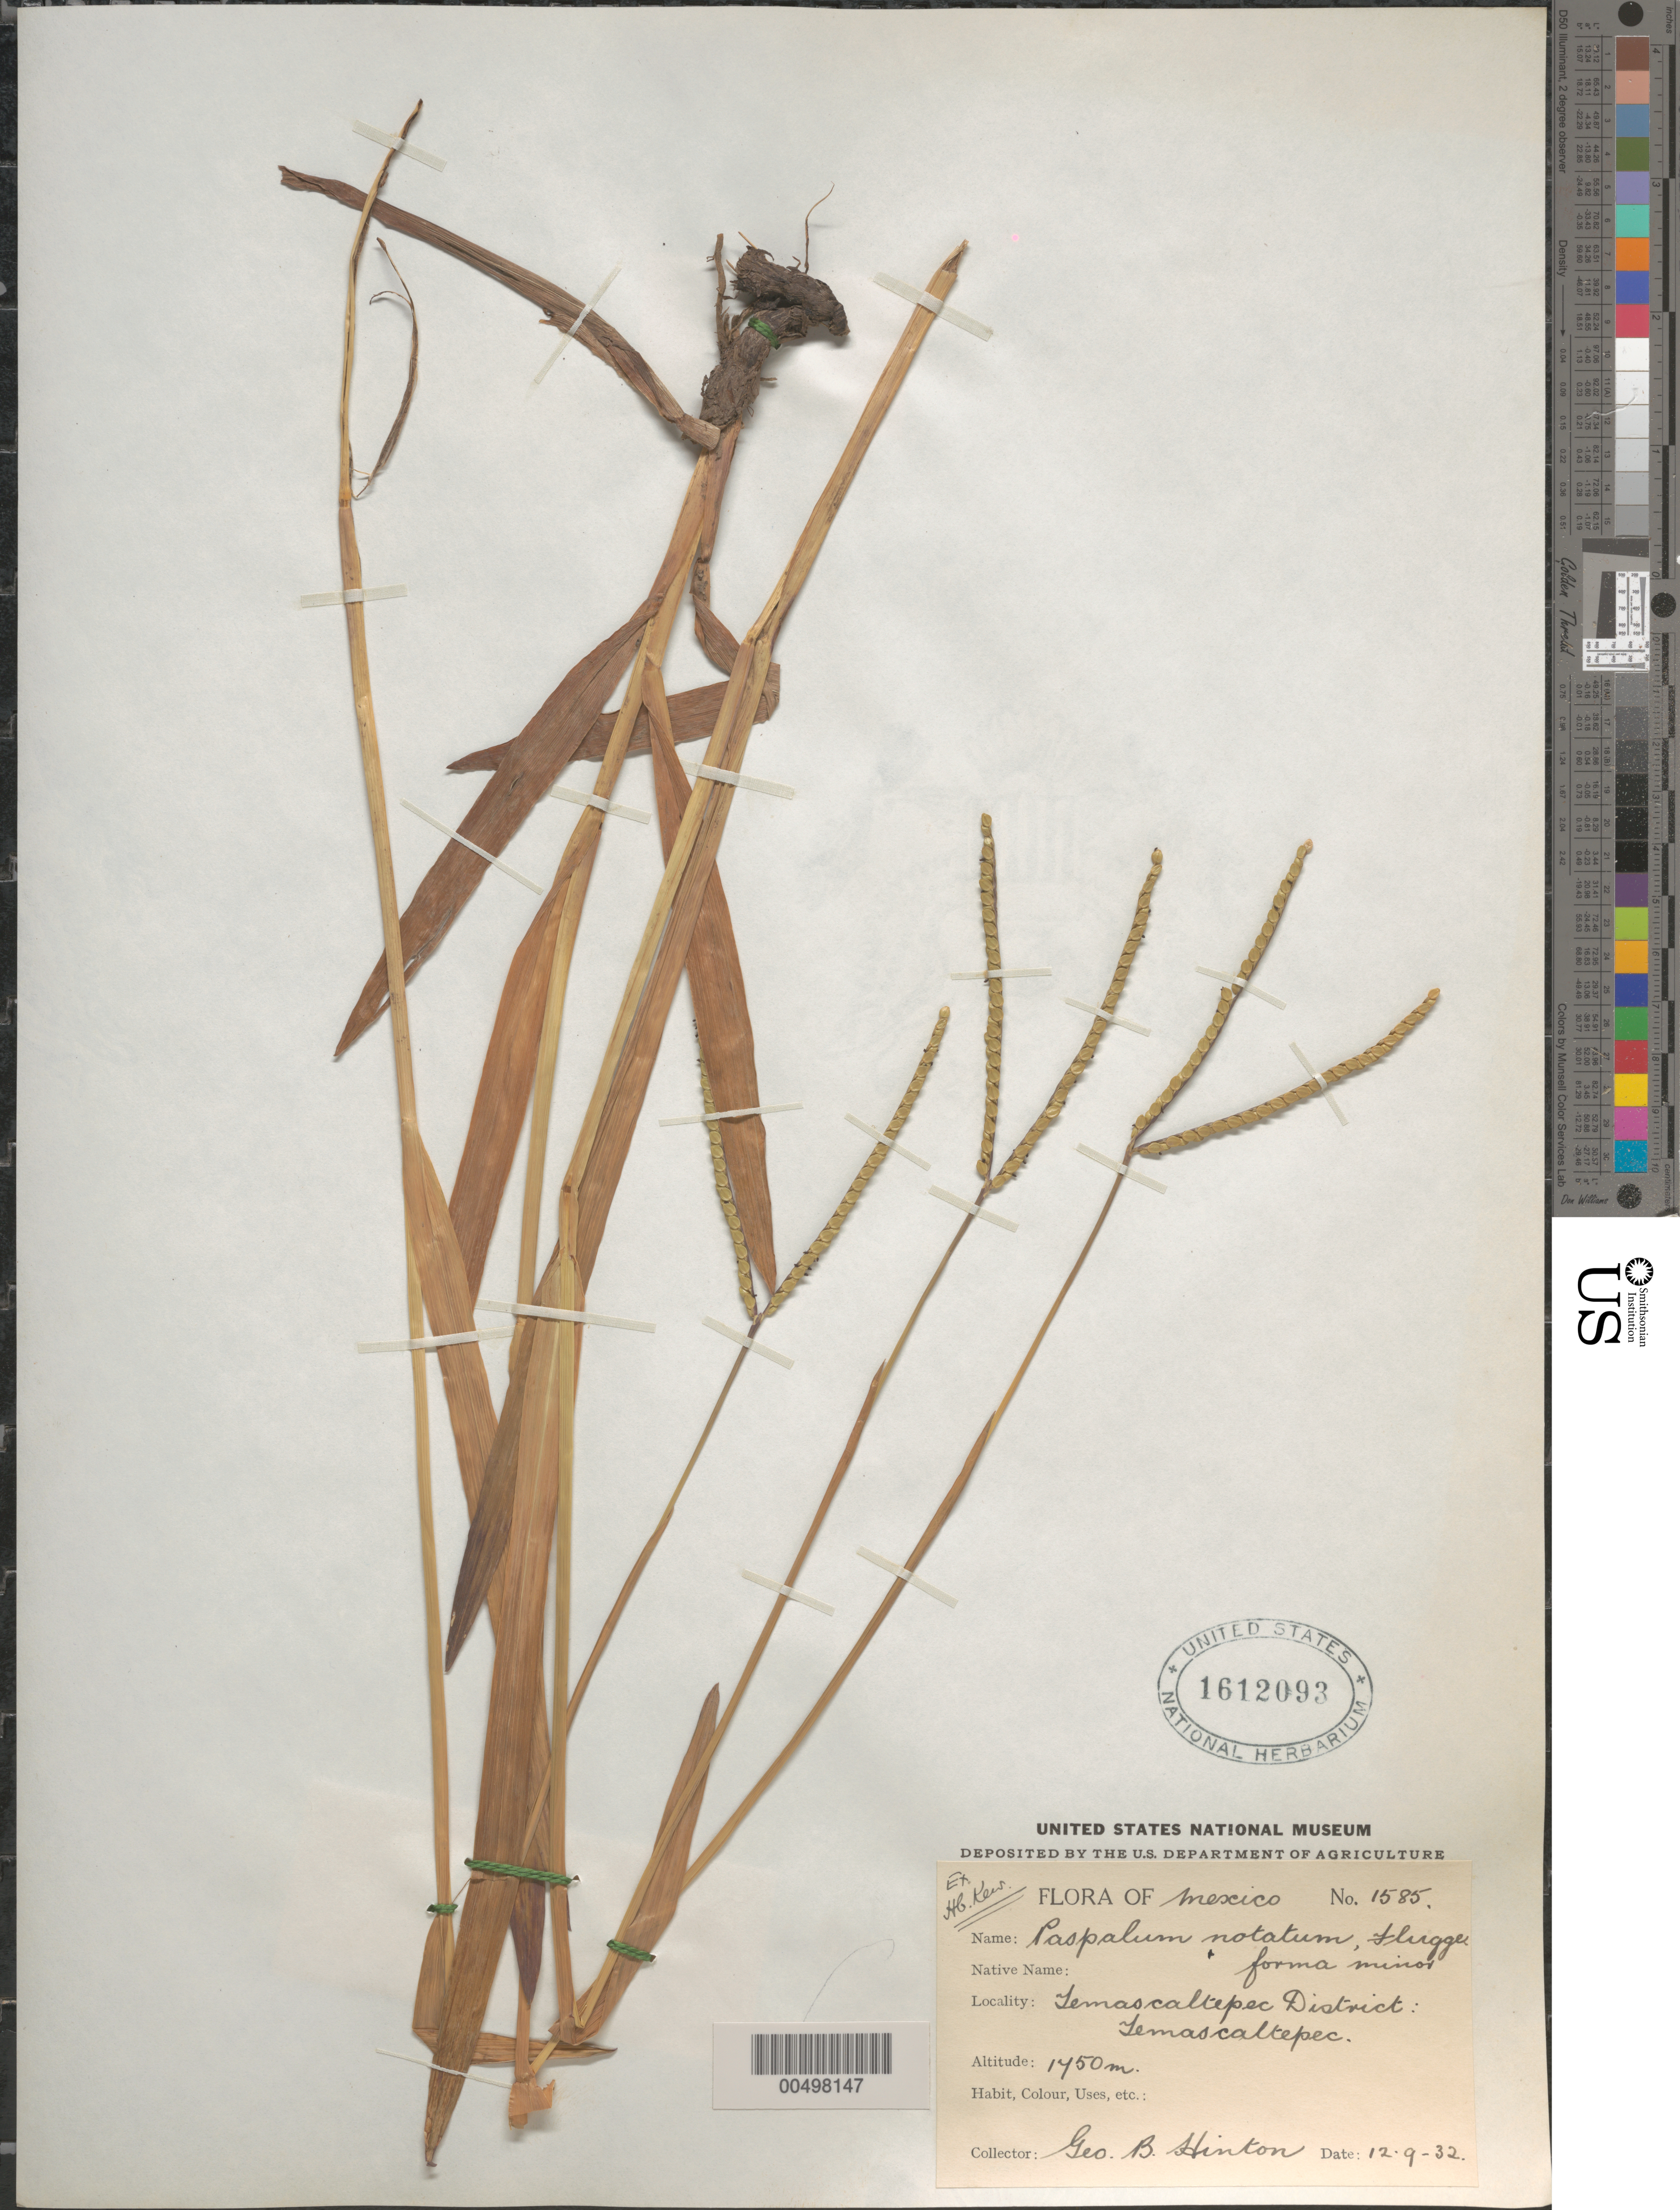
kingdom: Plantae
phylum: Tracheophyta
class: Liliopsida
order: Poales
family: Poaceae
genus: Paspalum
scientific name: Paspalum notatum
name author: Flüggé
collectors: G. B. Hinton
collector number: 1585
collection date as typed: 12 Sep 1932 to 9 Dec 1932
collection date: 1932-09-12/1932-12-09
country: Mexico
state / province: México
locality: Temascaltepec Dist, Temascaltepec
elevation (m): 1750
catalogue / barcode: US 1612093